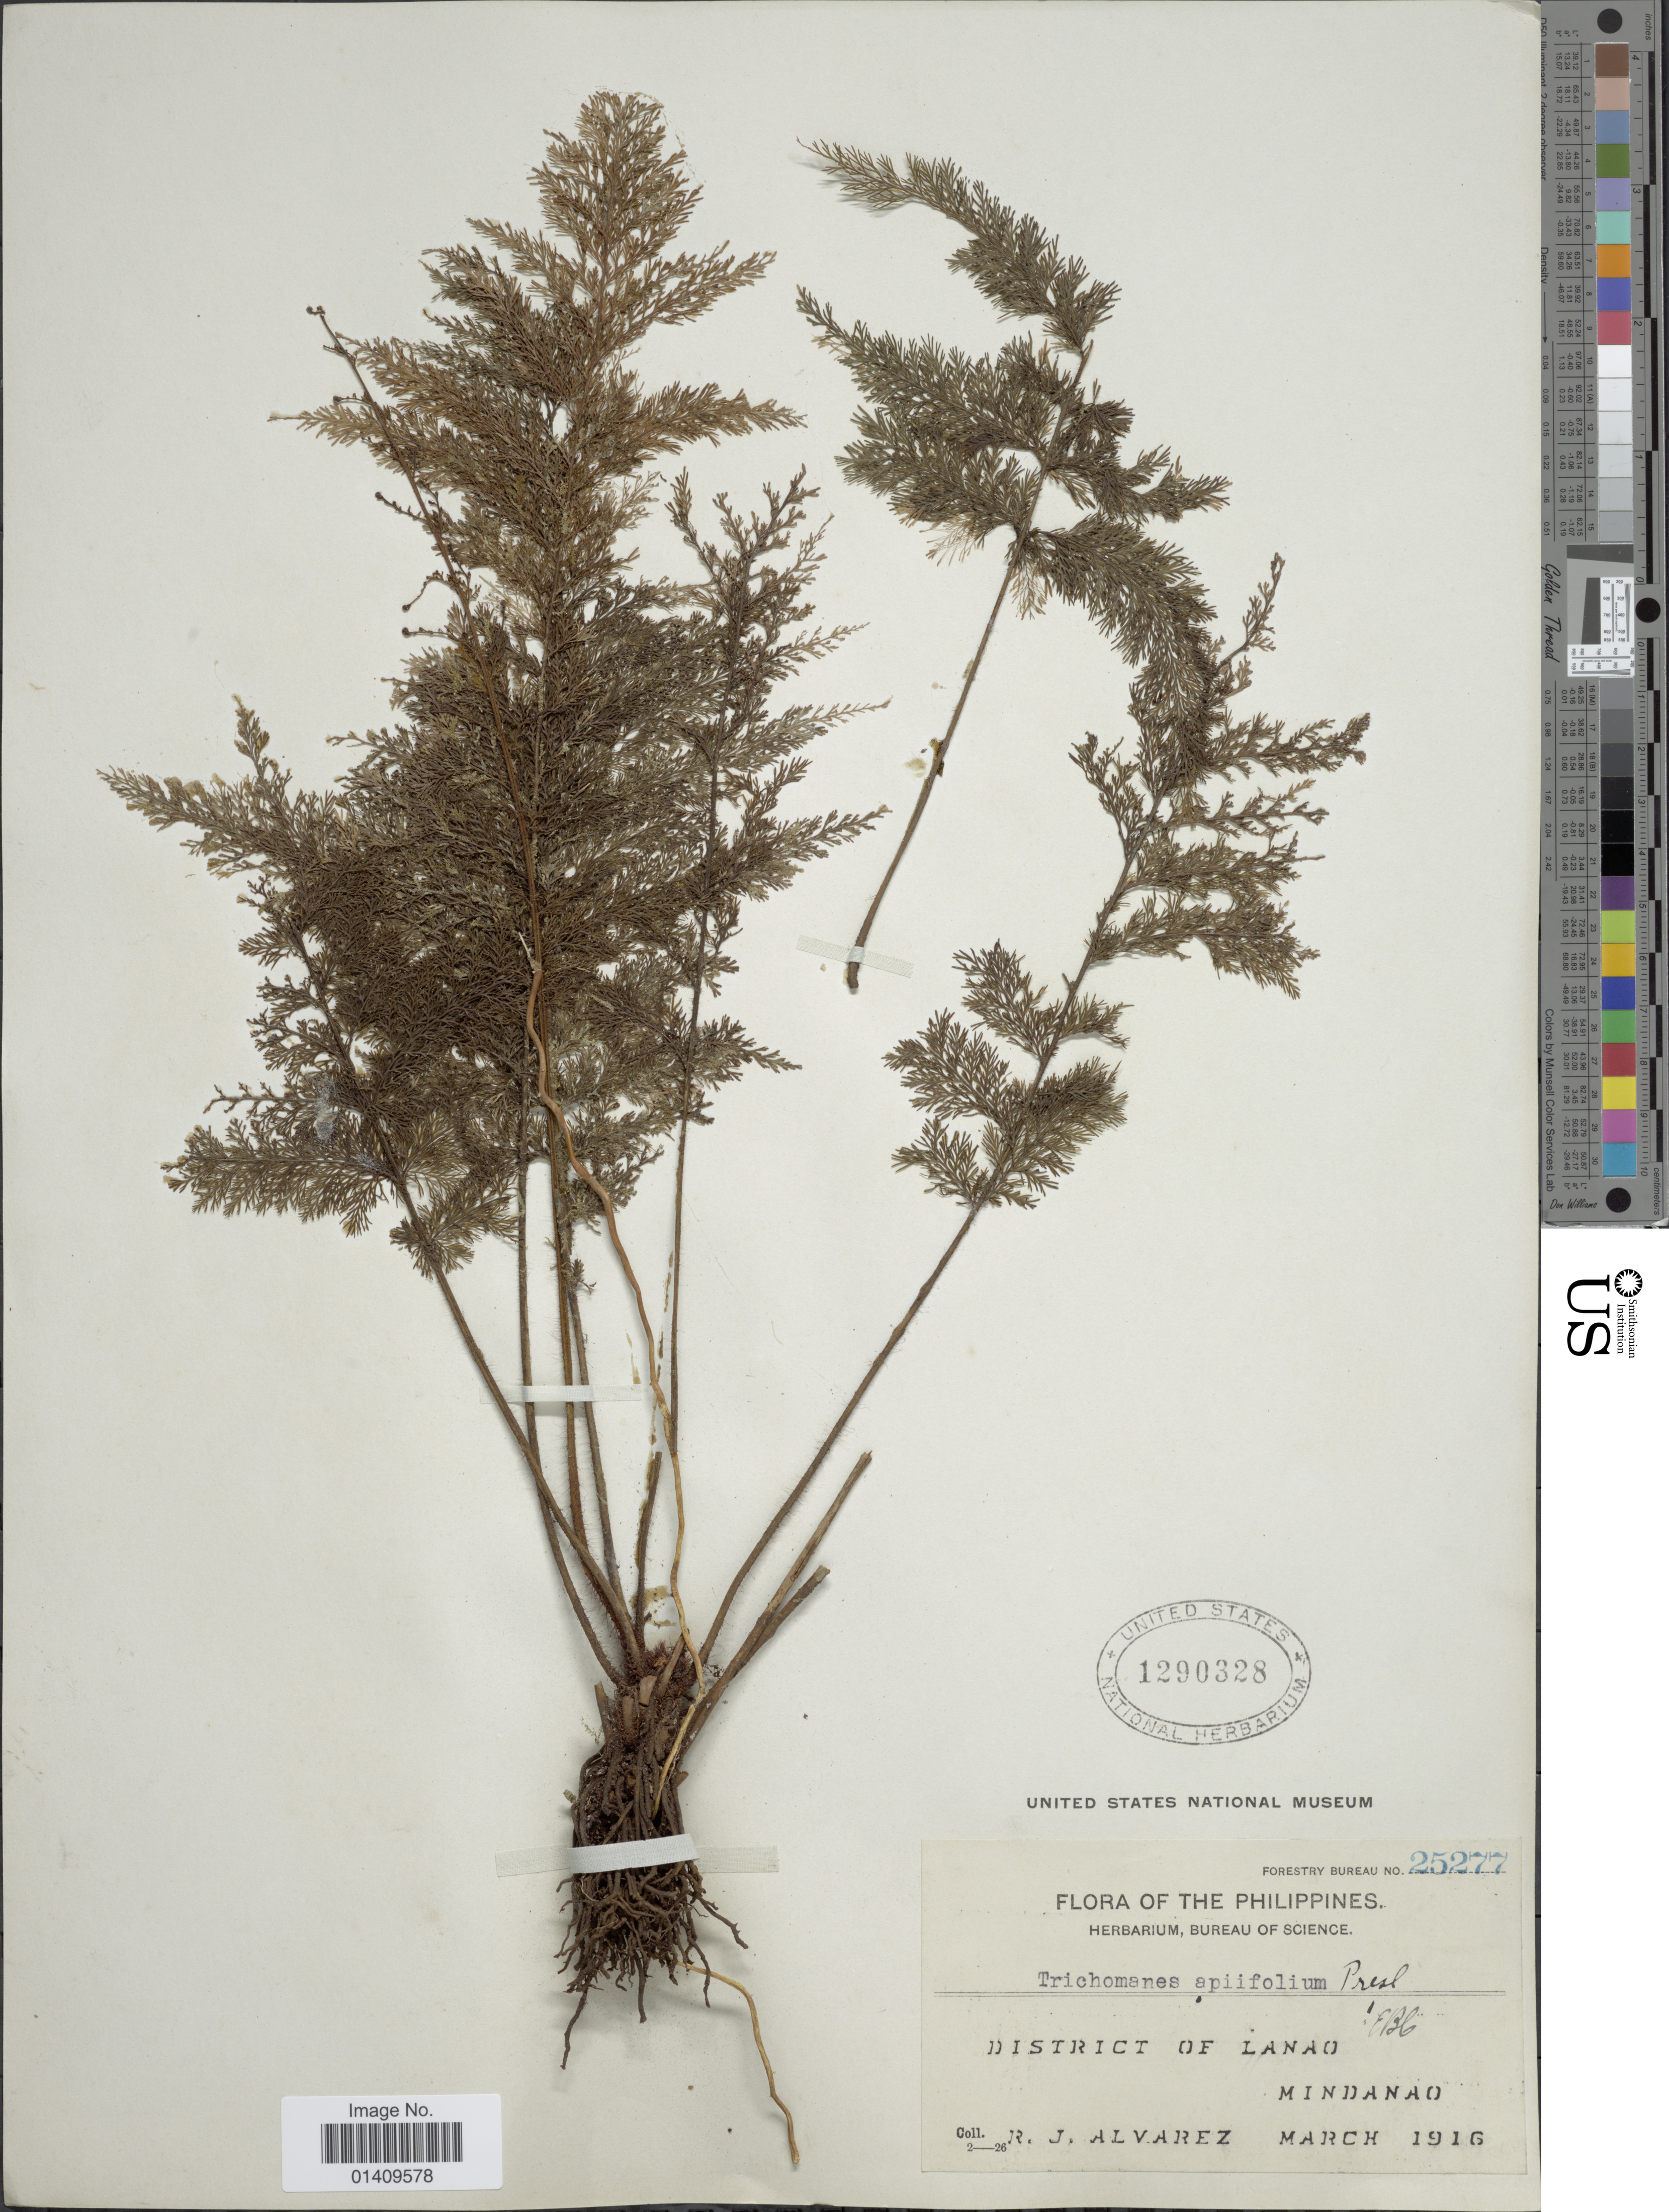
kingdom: Plantae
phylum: Tracheophyta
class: Polypodiopsida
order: Hymenophyllales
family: Hymenophyllaceae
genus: Callistopteris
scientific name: Callistopteris apiifolia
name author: (C. Presl) Copel.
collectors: R. Alvarez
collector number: forestry Bureau25277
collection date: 1916-03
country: Philippines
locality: District of Lanao Mindanao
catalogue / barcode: US 1290328